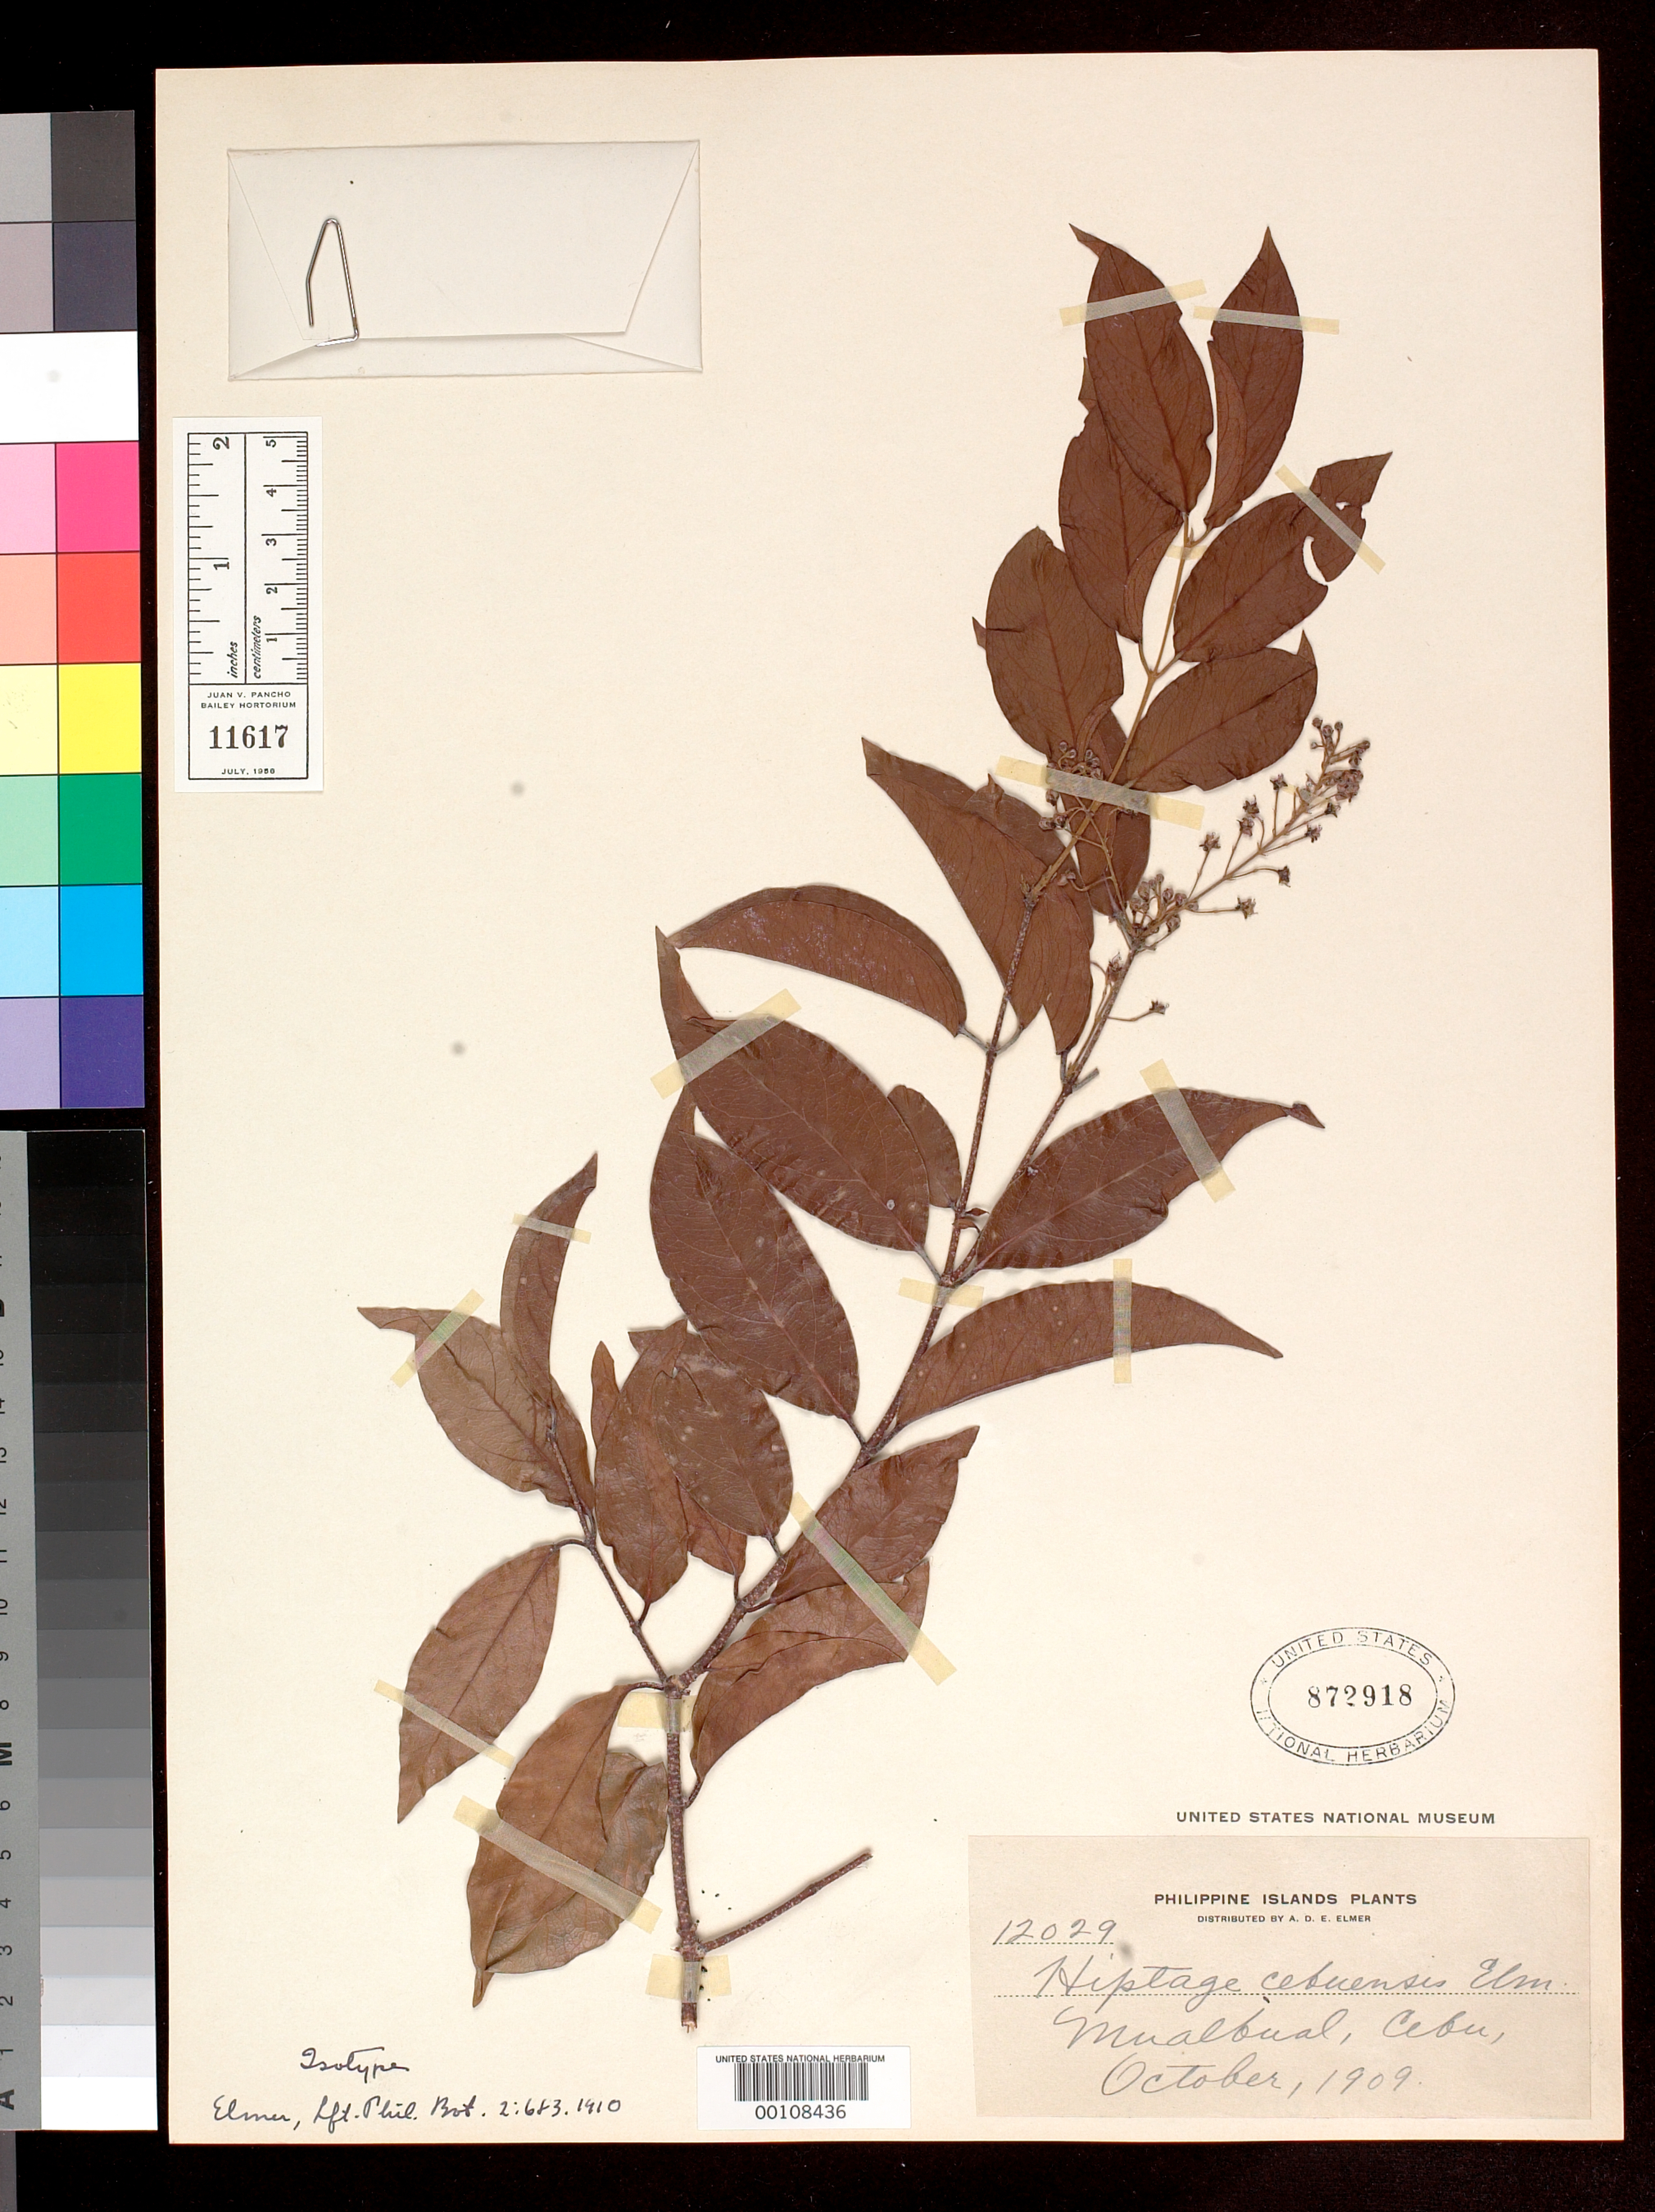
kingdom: Plantae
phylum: Tracheophyta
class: Magnoliopsida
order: Malpighiales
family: Malpighiaceae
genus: Hiptage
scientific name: Hiptage cebuensis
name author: Elmer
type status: Isotype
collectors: A. D. E. Elmer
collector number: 12029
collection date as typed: Oct 1909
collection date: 1909-10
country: Philippines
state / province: Central Visayas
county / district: Cebu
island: Cebu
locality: Mualbual.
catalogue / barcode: US 872918